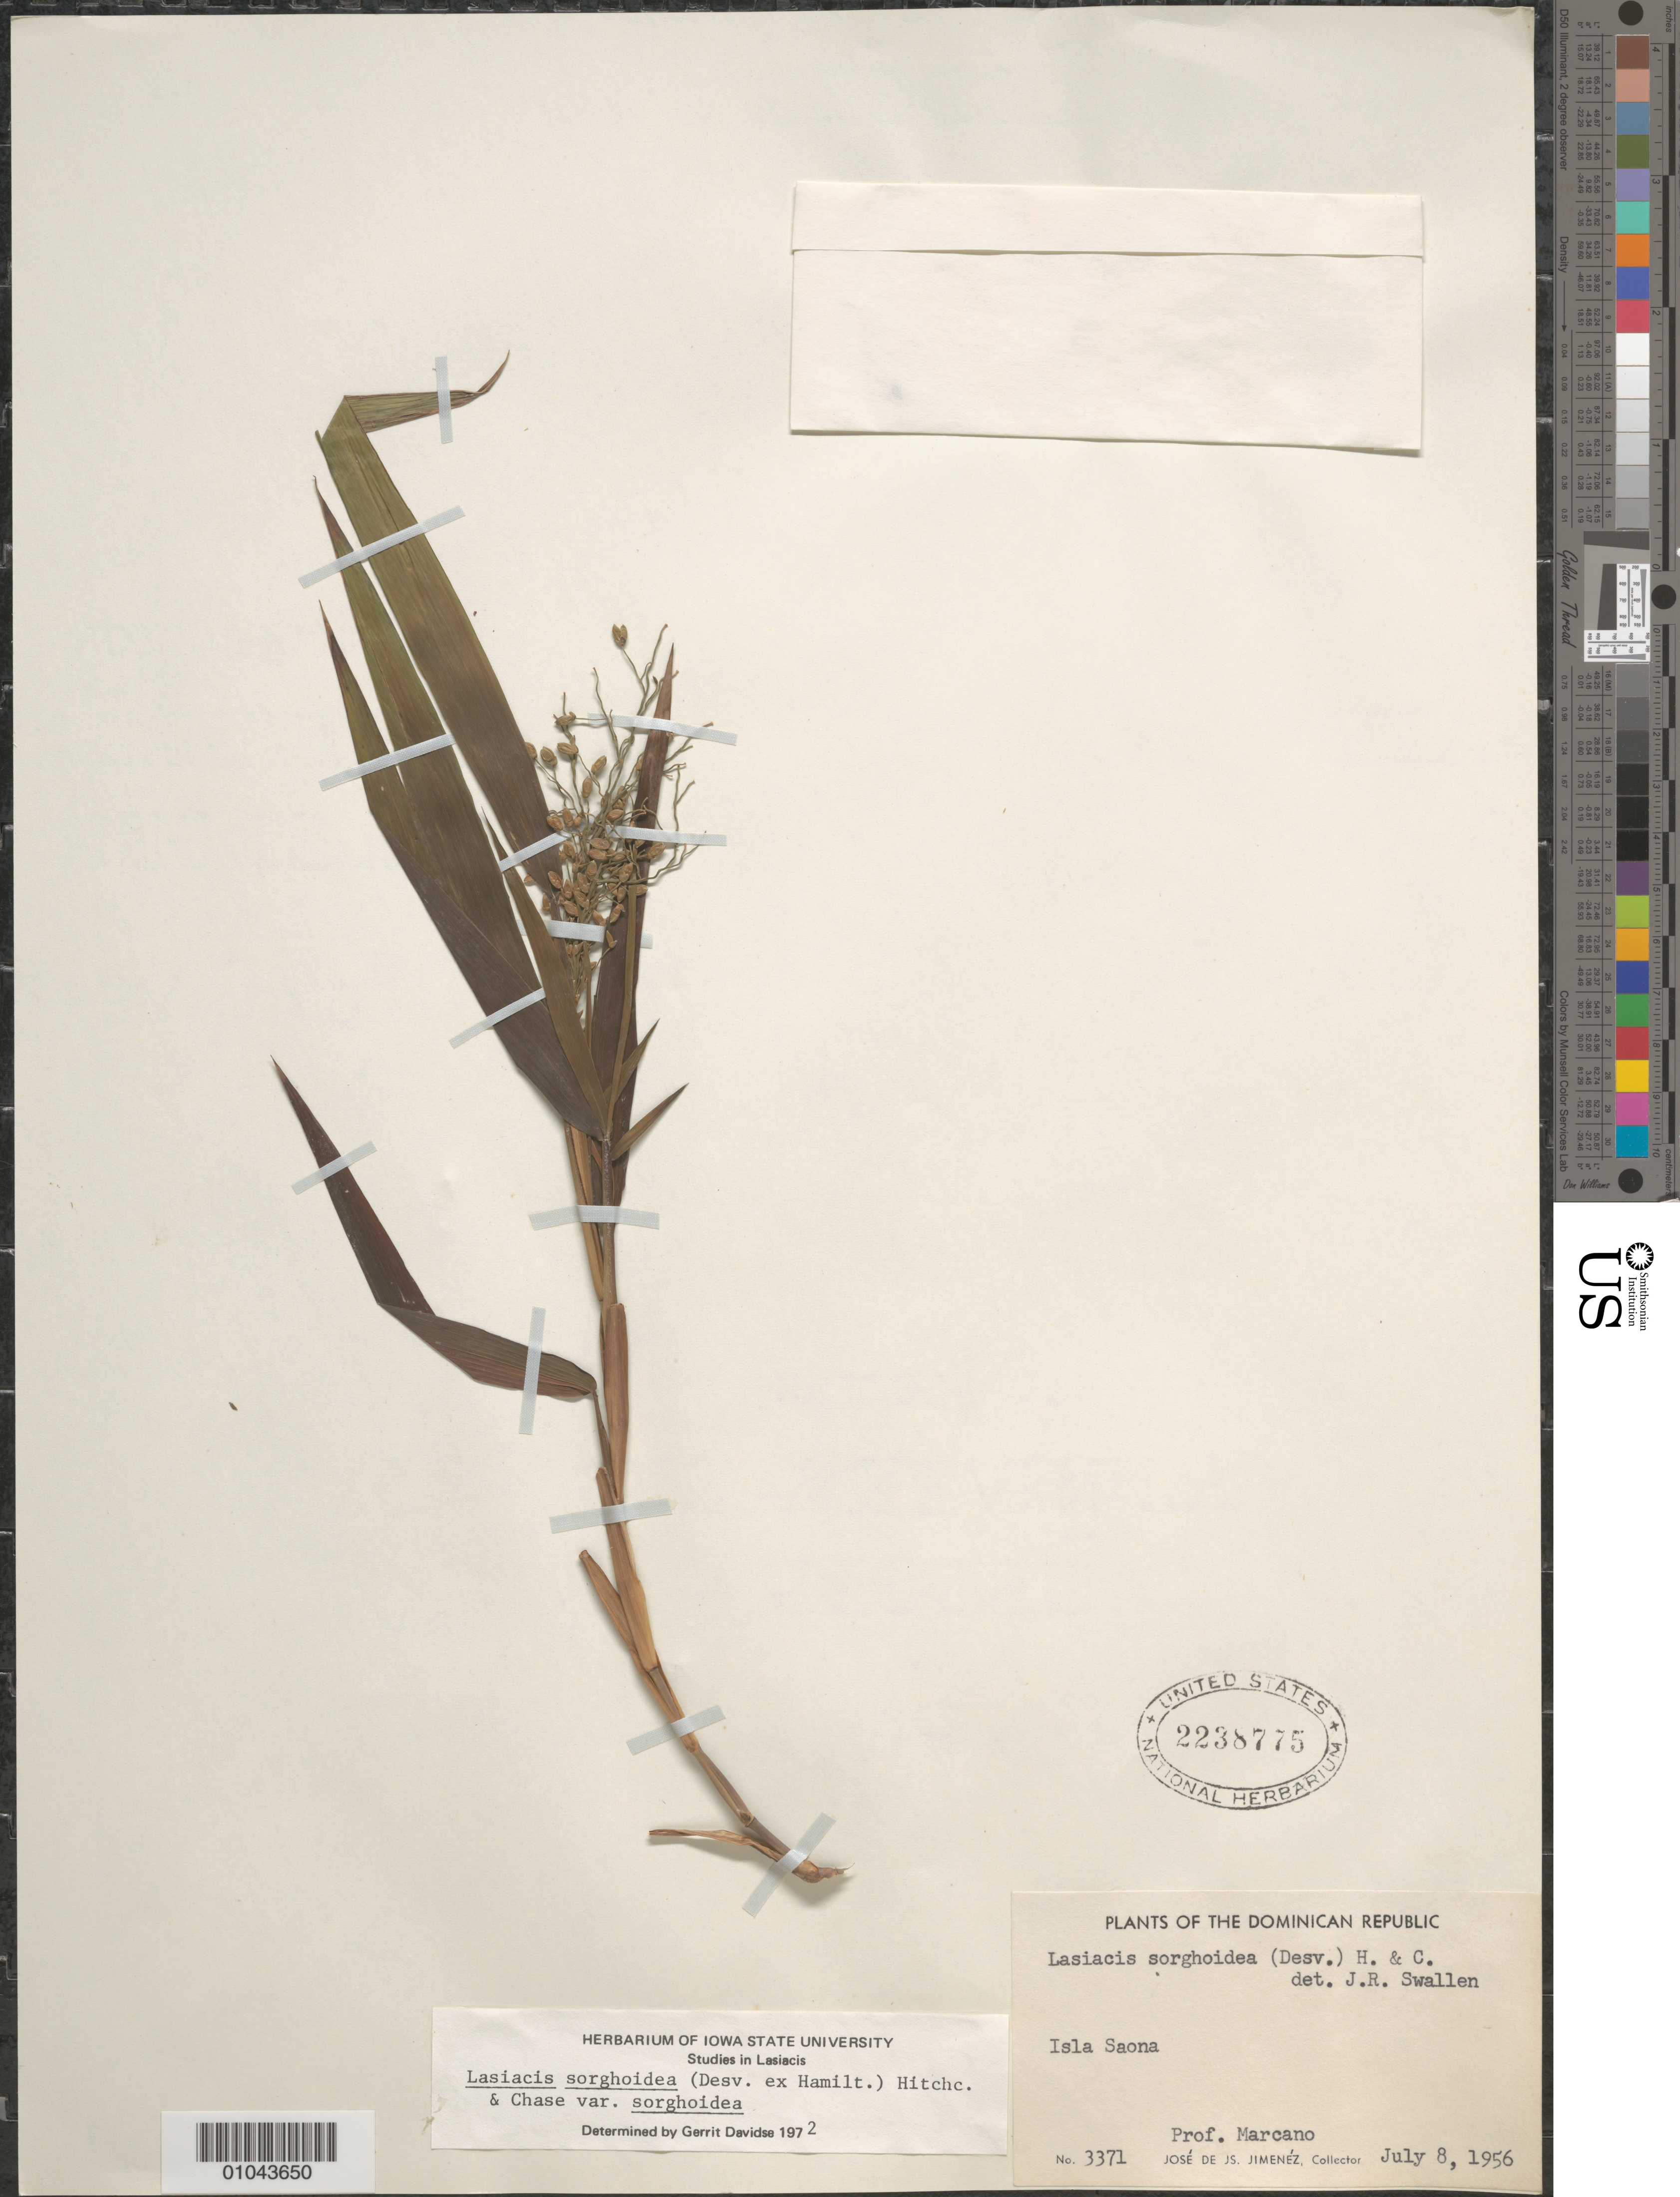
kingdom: Plantae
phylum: Tracheophyta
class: Liliopsida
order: Poales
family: Poaceae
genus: Lasiacis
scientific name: Lasiacis sorghoidea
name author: (Desv. ex Ham.) Hitchc. & Chase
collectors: J. J. Jiménez Almonte & E. J. Marcano F.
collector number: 3371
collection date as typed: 08 Jul 1956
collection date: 1956-07-08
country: Dominican Republic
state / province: La Altagracía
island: Hispaniola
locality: Isla Saona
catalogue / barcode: US 2238775